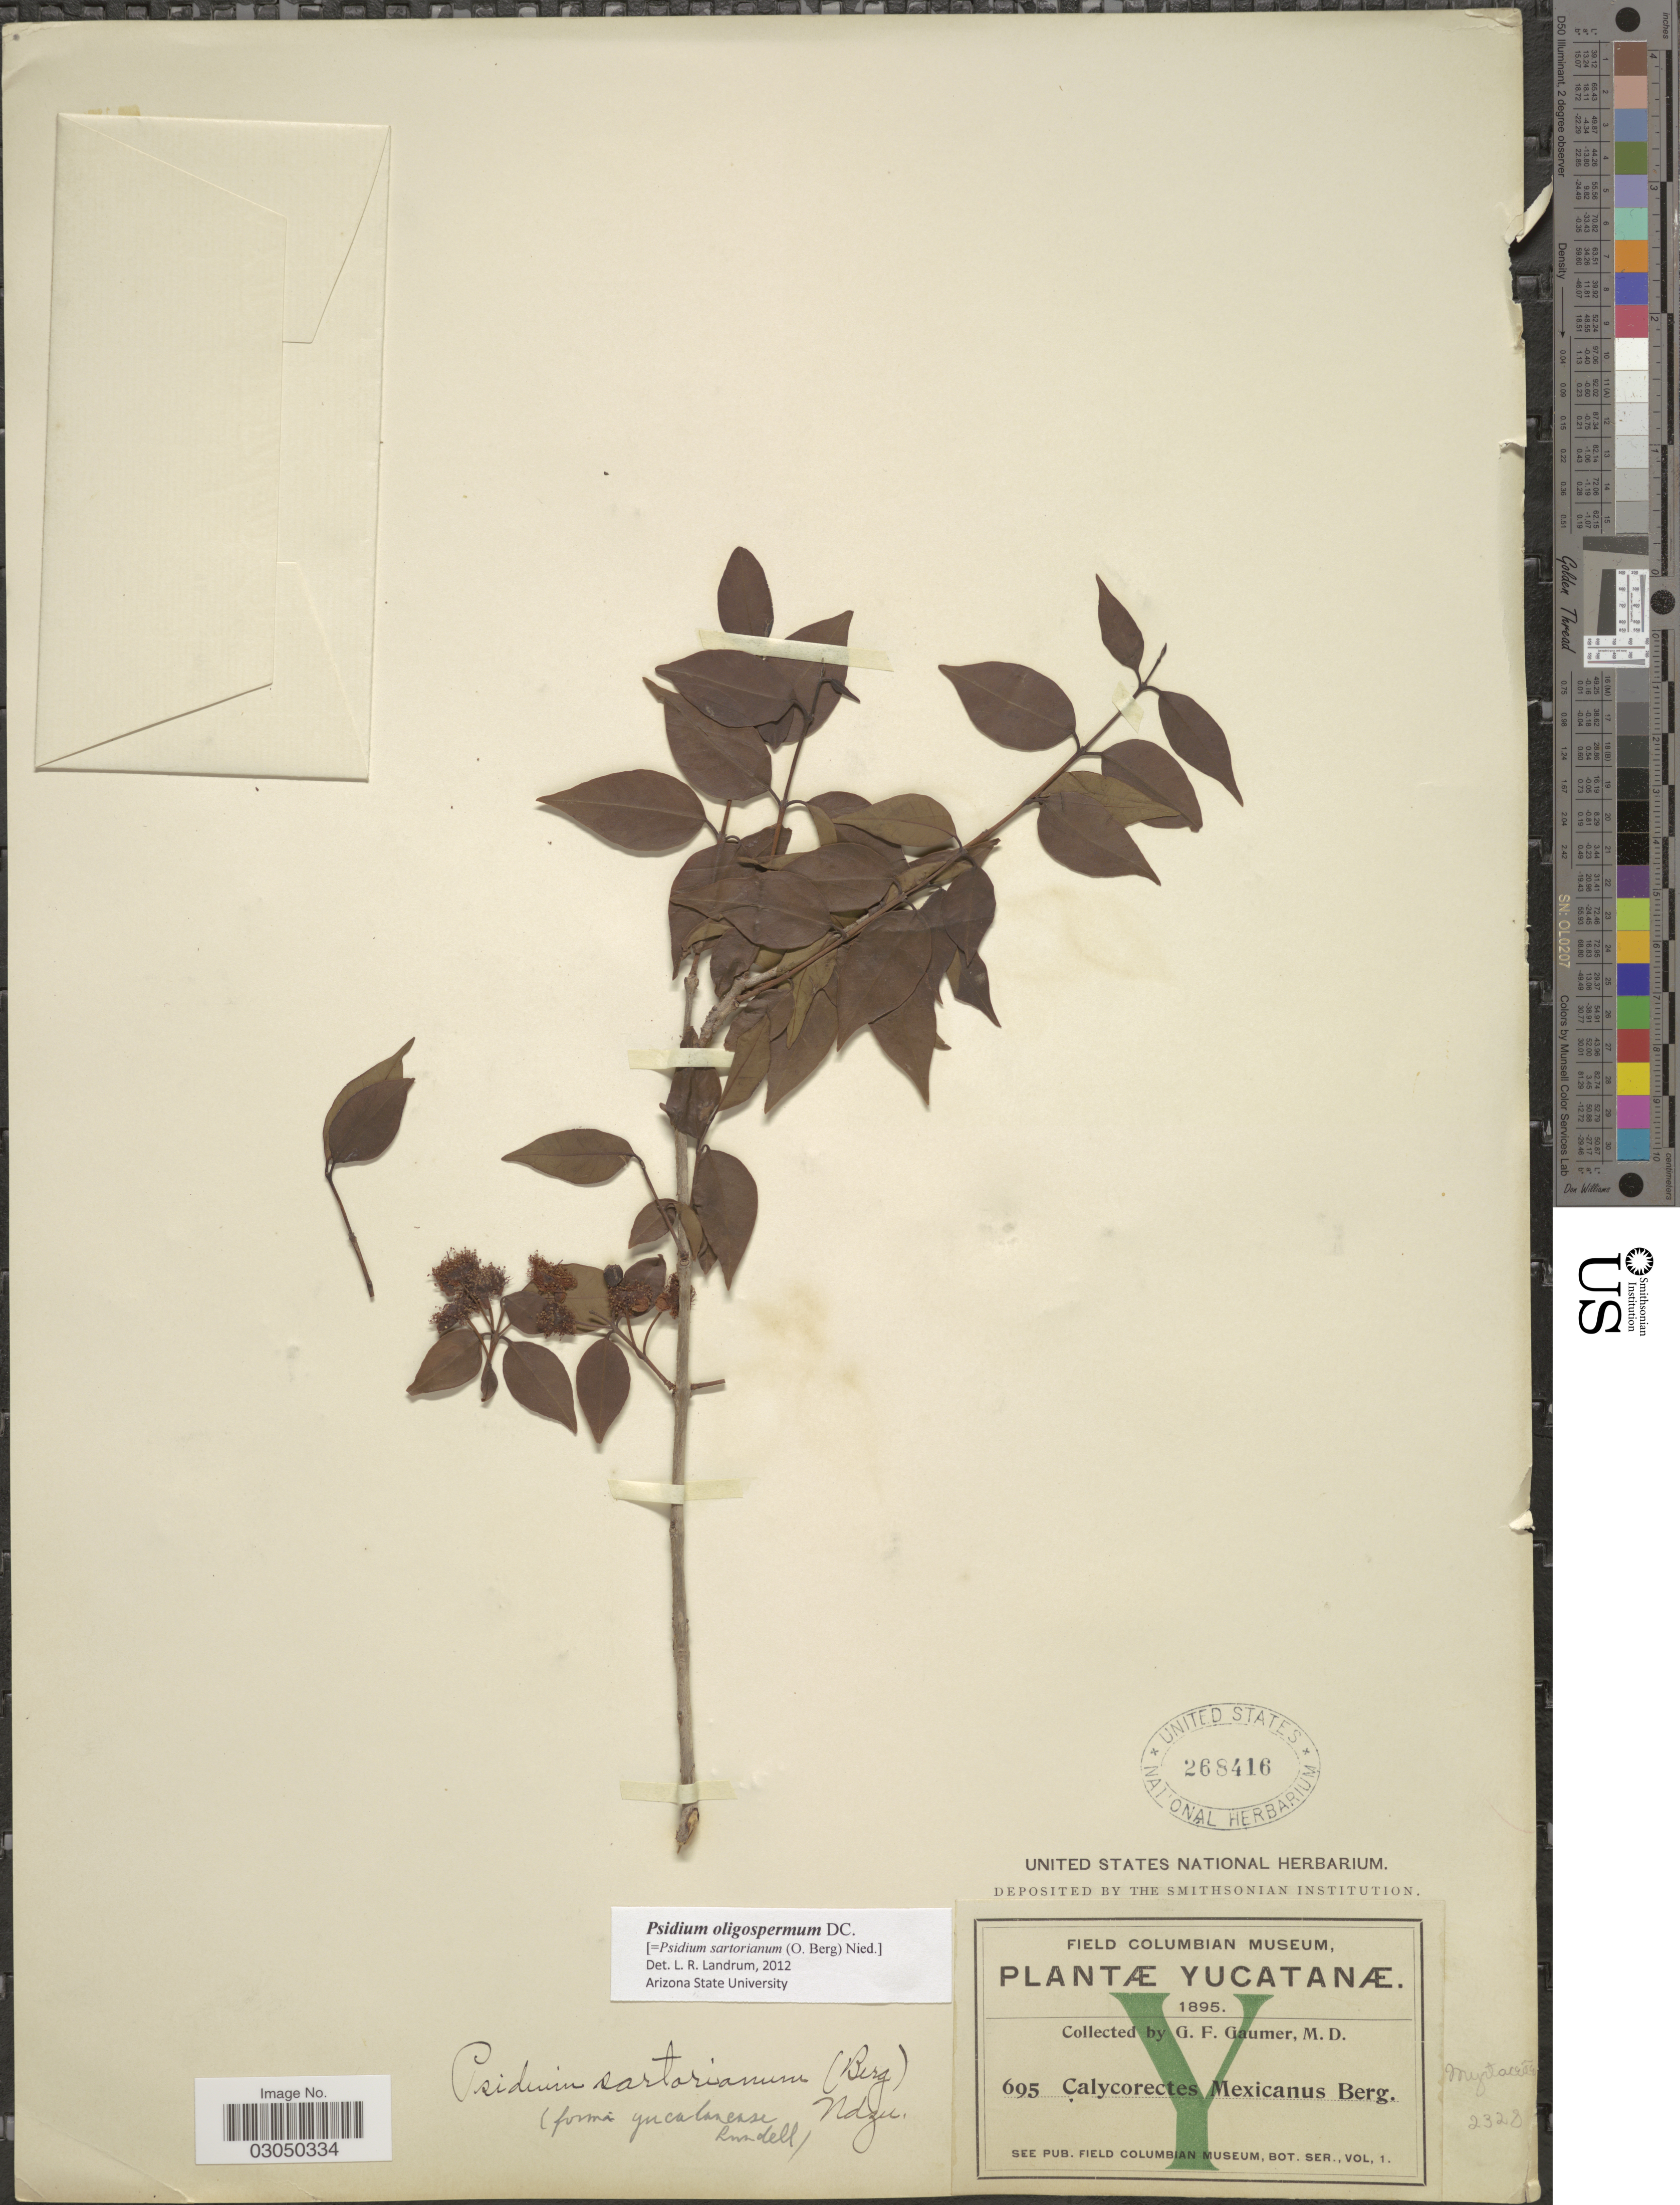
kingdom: Plantae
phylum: Tracheophyta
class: Magnoliopsida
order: Myrtales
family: Myrtaceae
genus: Psidium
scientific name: Psidium oligospermum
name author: Mart. ex DC.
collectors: G. F. Gaumer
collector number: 695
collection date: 1895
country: Mexico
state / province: Yucatán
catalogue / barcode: US 268416